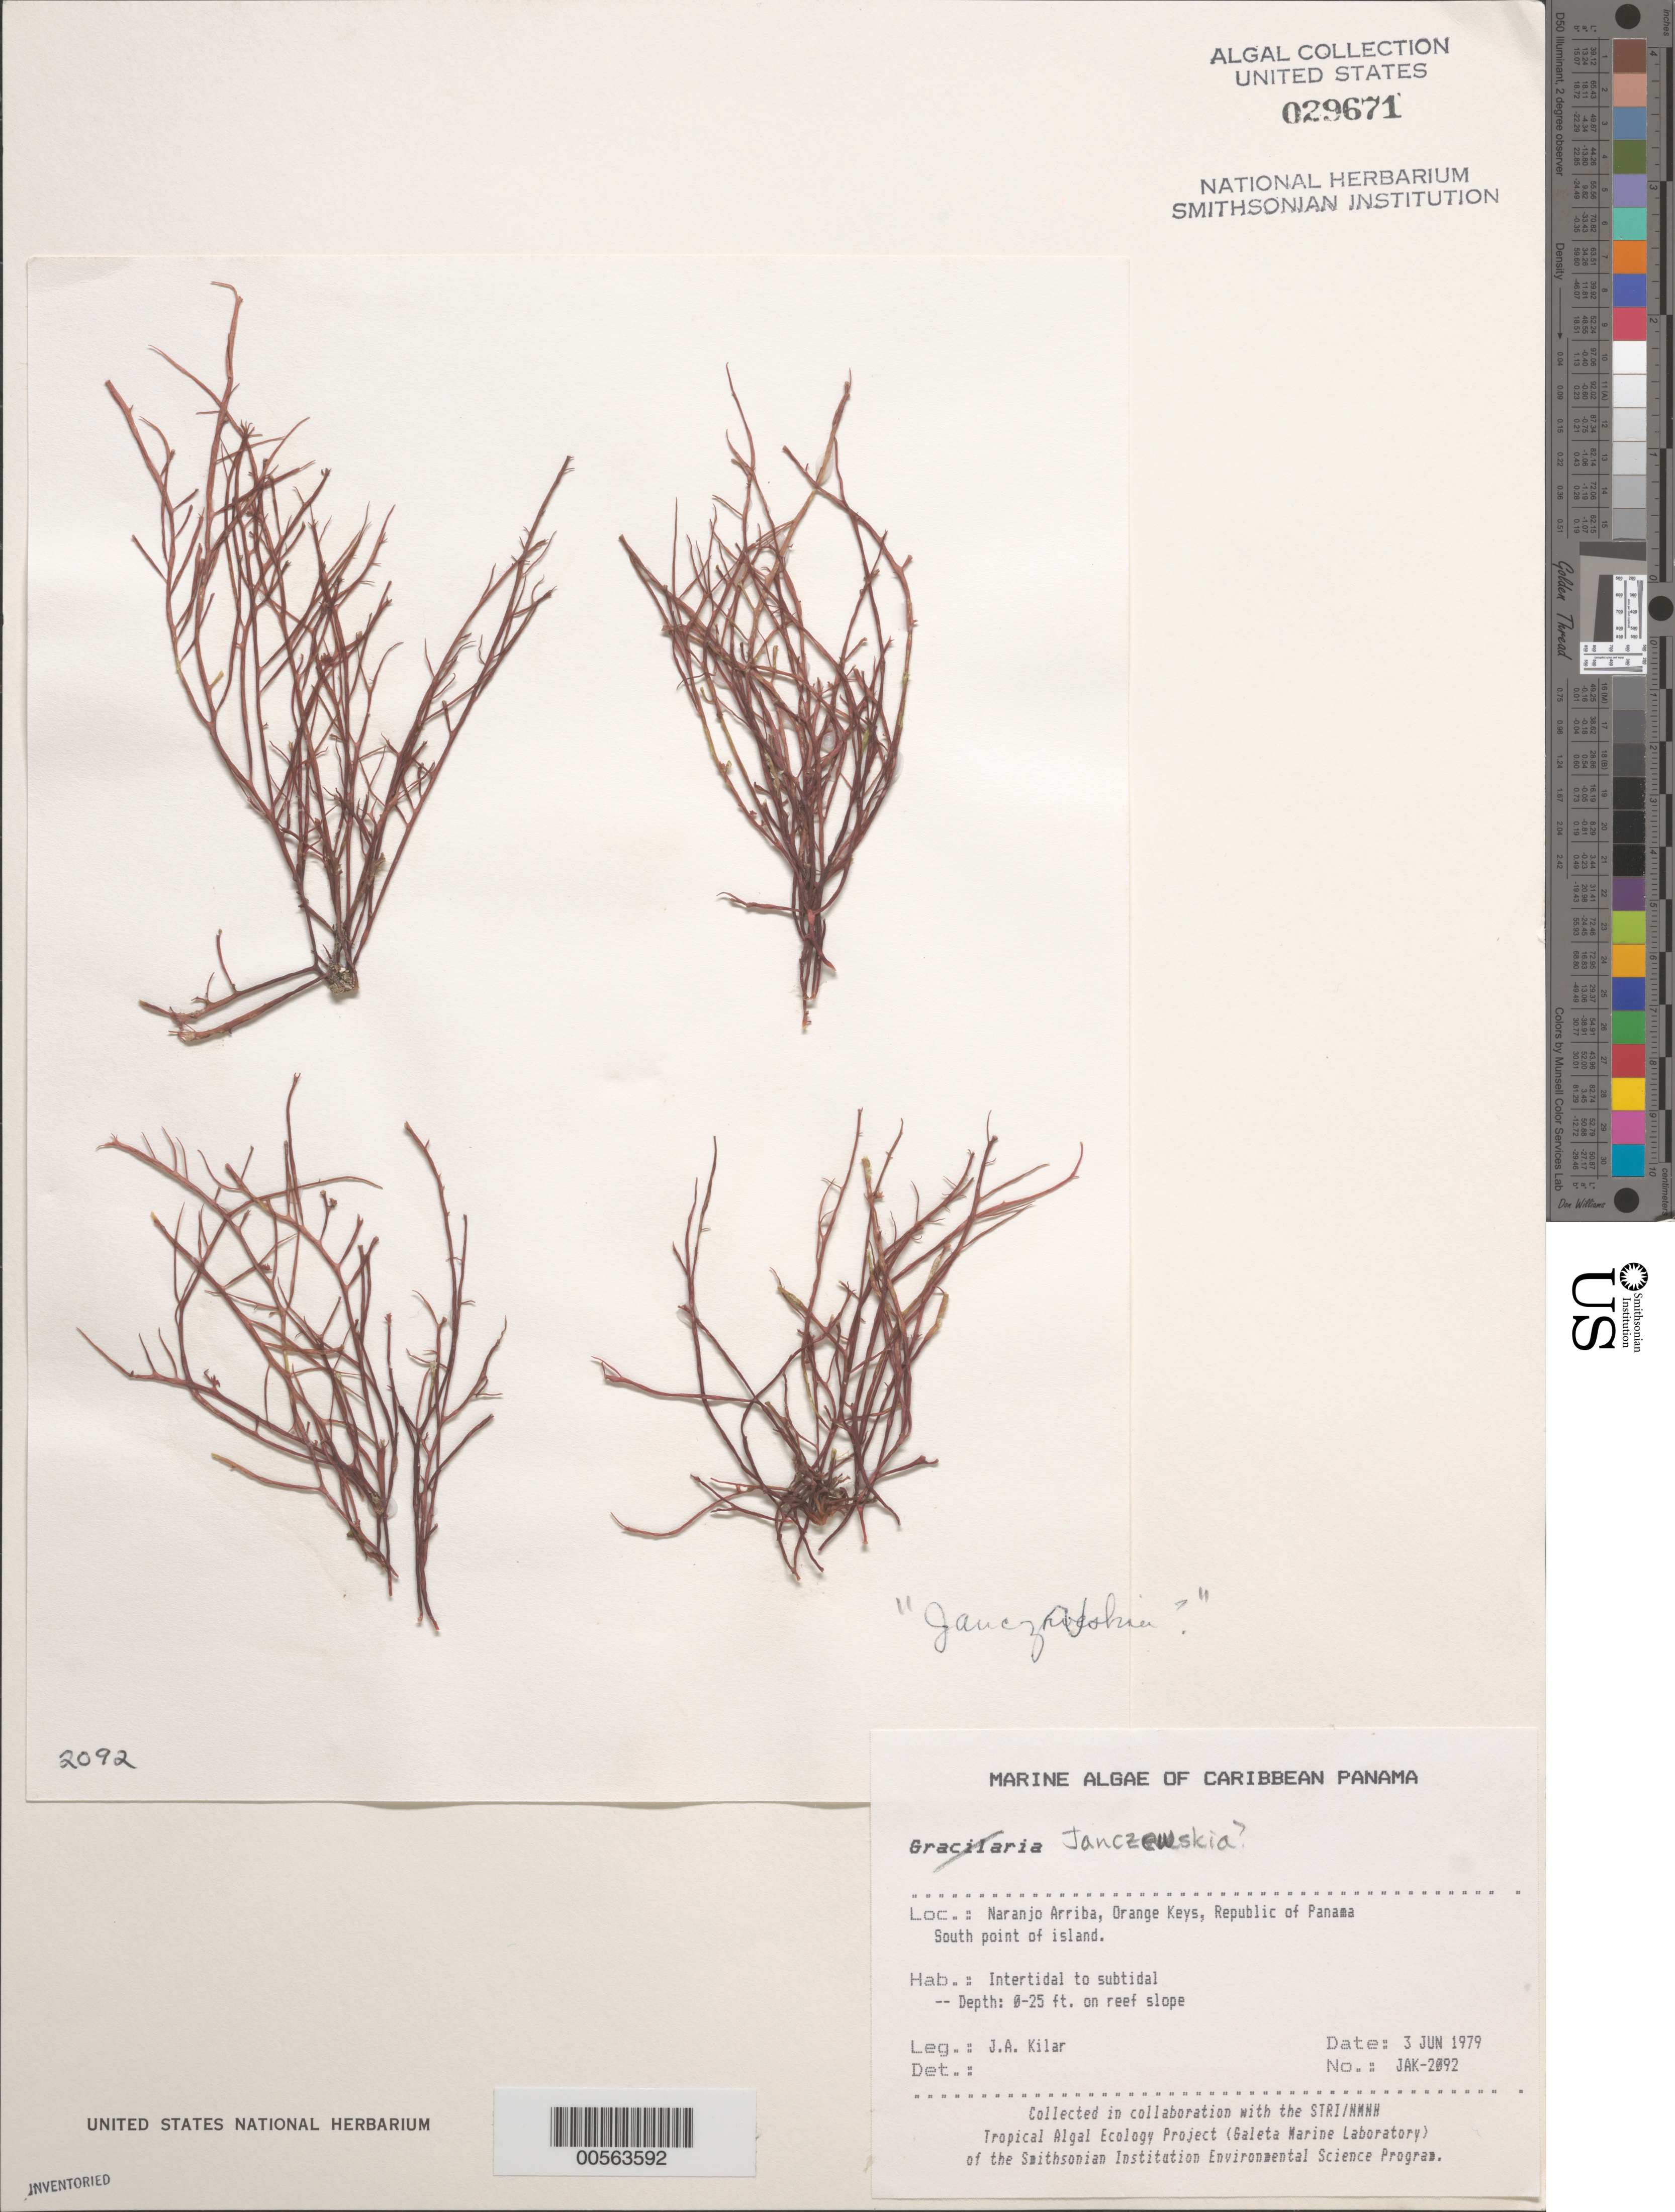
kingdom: Plantae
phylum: Rhodophyta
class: Florideophyceae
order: Ceramiales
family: Rhodomelaceae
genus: Janczewskia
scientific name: Janczewskia sp.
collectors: J. A. Kilar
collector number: JAK-2092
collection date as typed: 03 Jun 1979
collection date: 1979-06-03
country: Panama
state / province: Colón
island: Naranjo Abajo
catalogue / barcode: US 29671